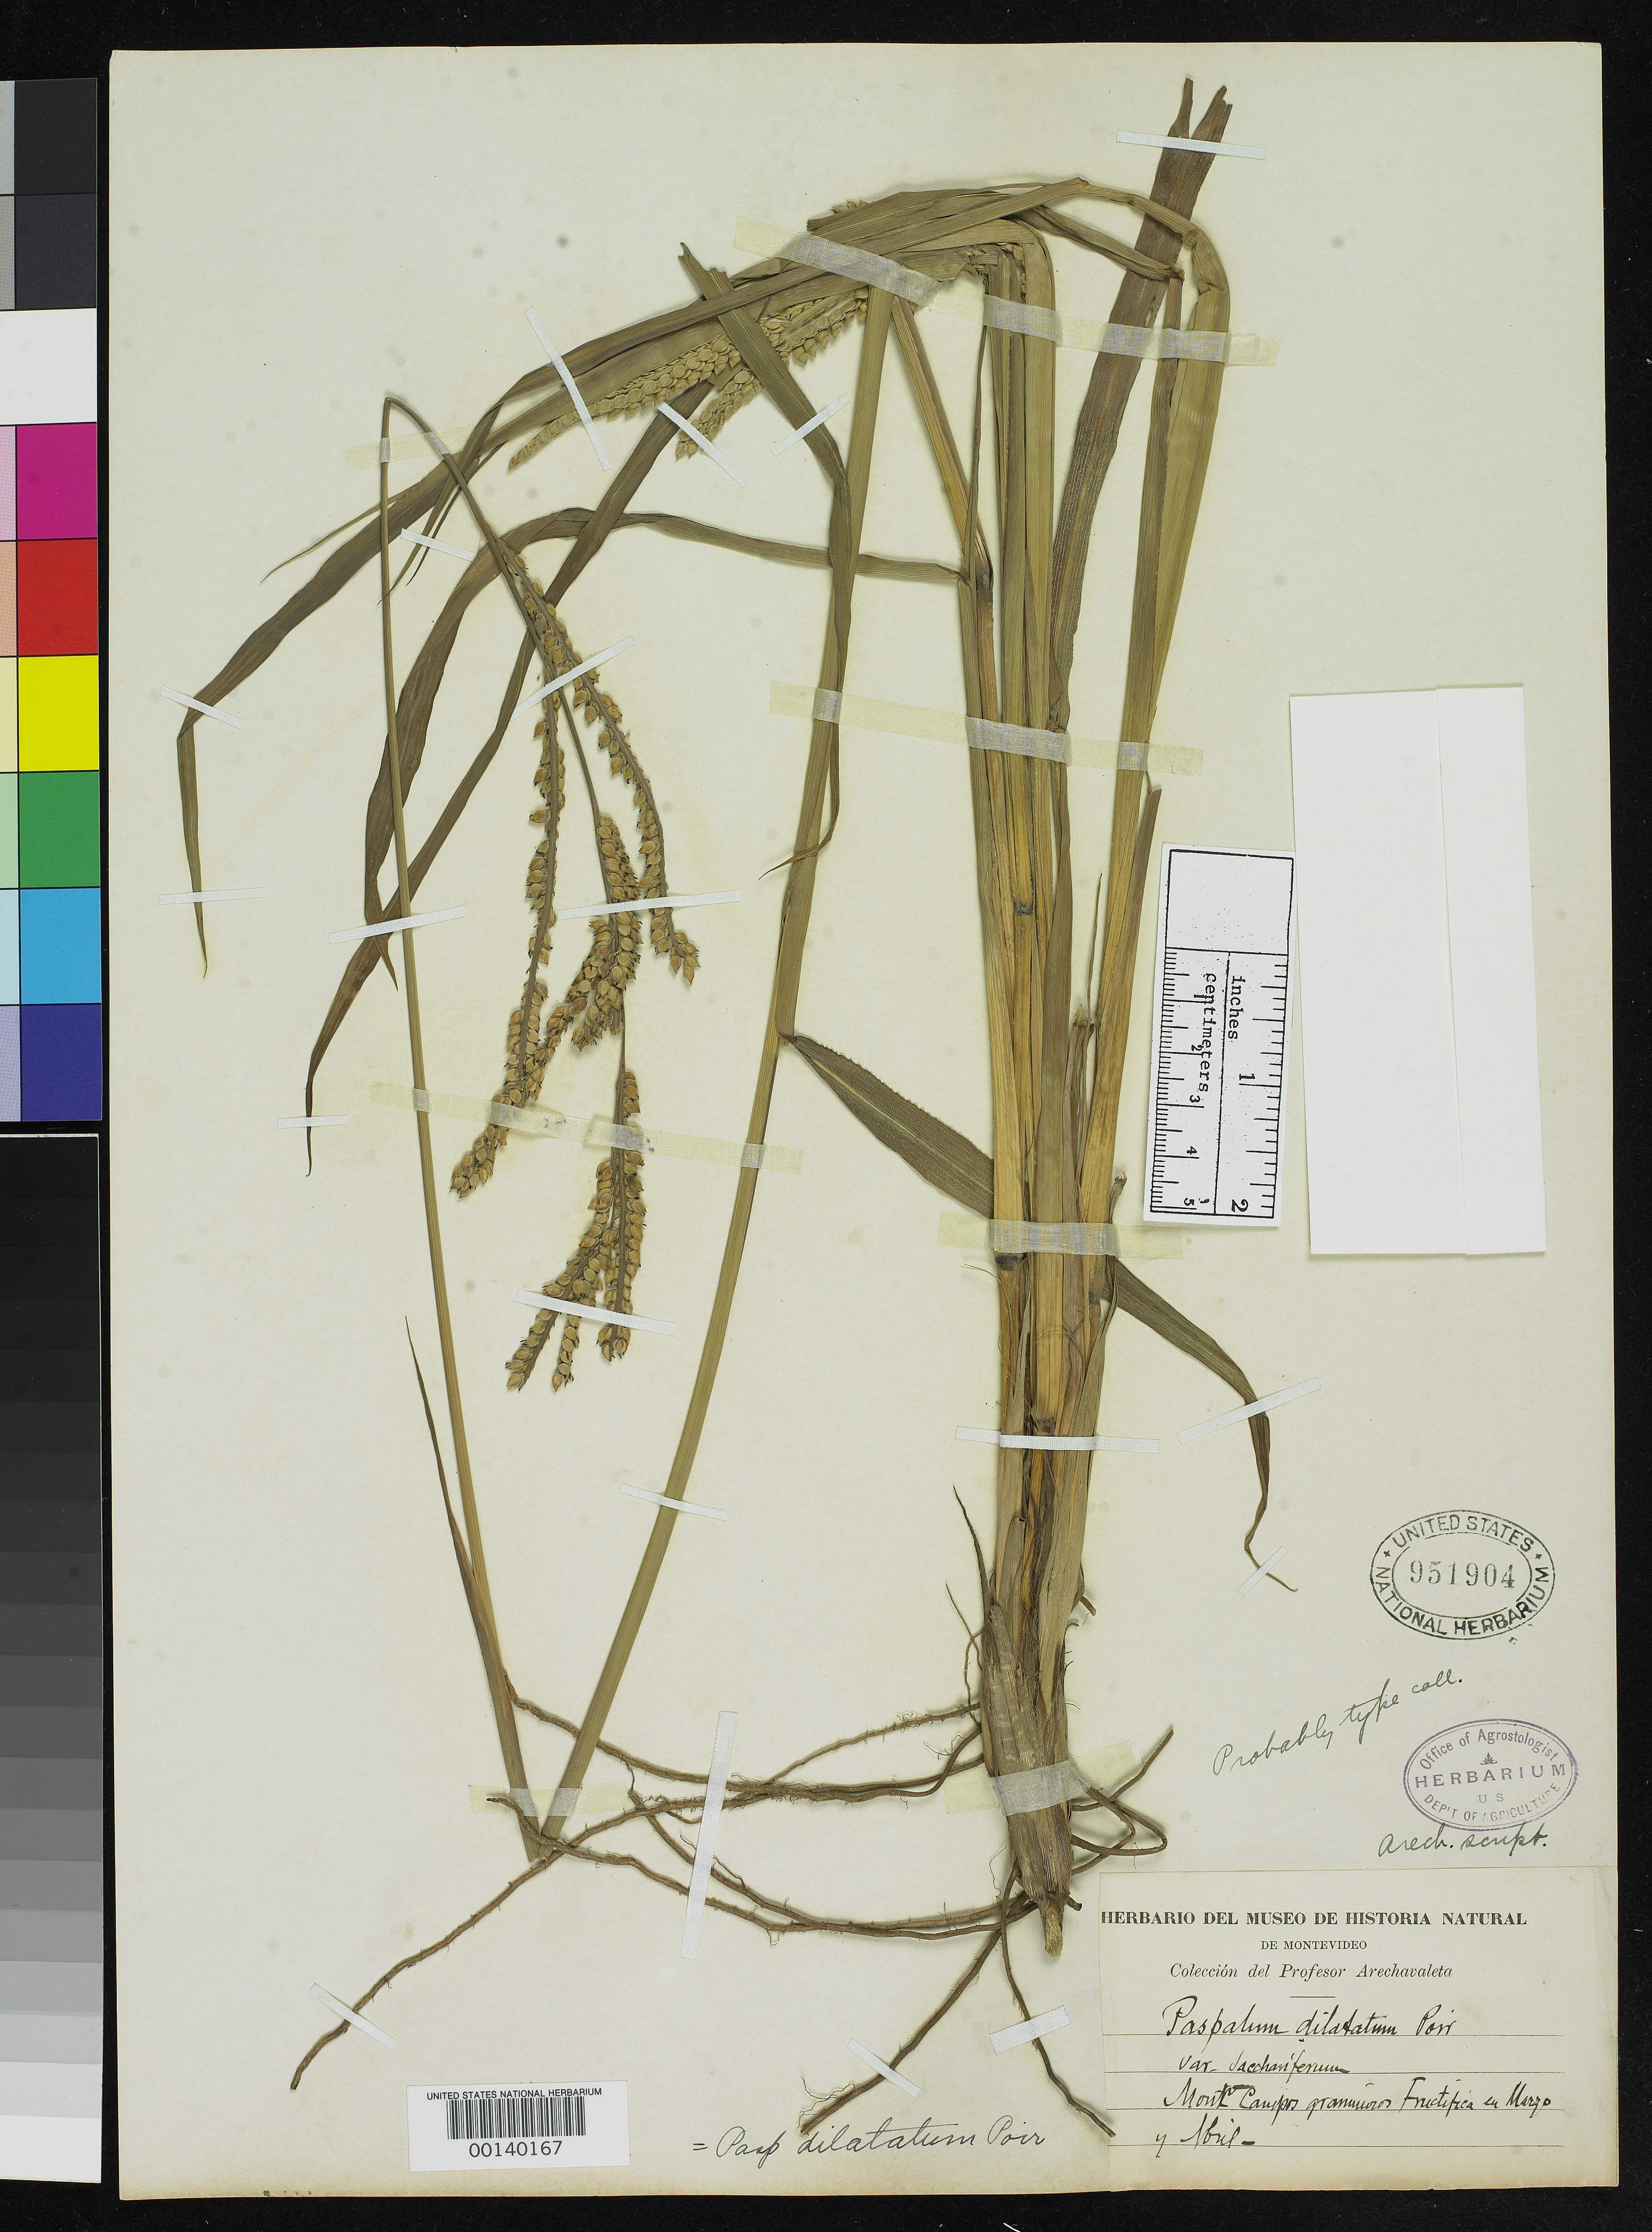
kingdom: Plantae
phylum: Tracheophyta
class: Liliopsida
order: Poales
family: Poaceae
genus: Paspalum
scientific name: Paspalum dilatatum var. sacchariferum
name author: Arechav.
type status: Isotype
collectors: J. Arechavaleta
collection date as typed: Mar ---- to -- Apr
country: Uruguay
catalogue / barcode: US 951904